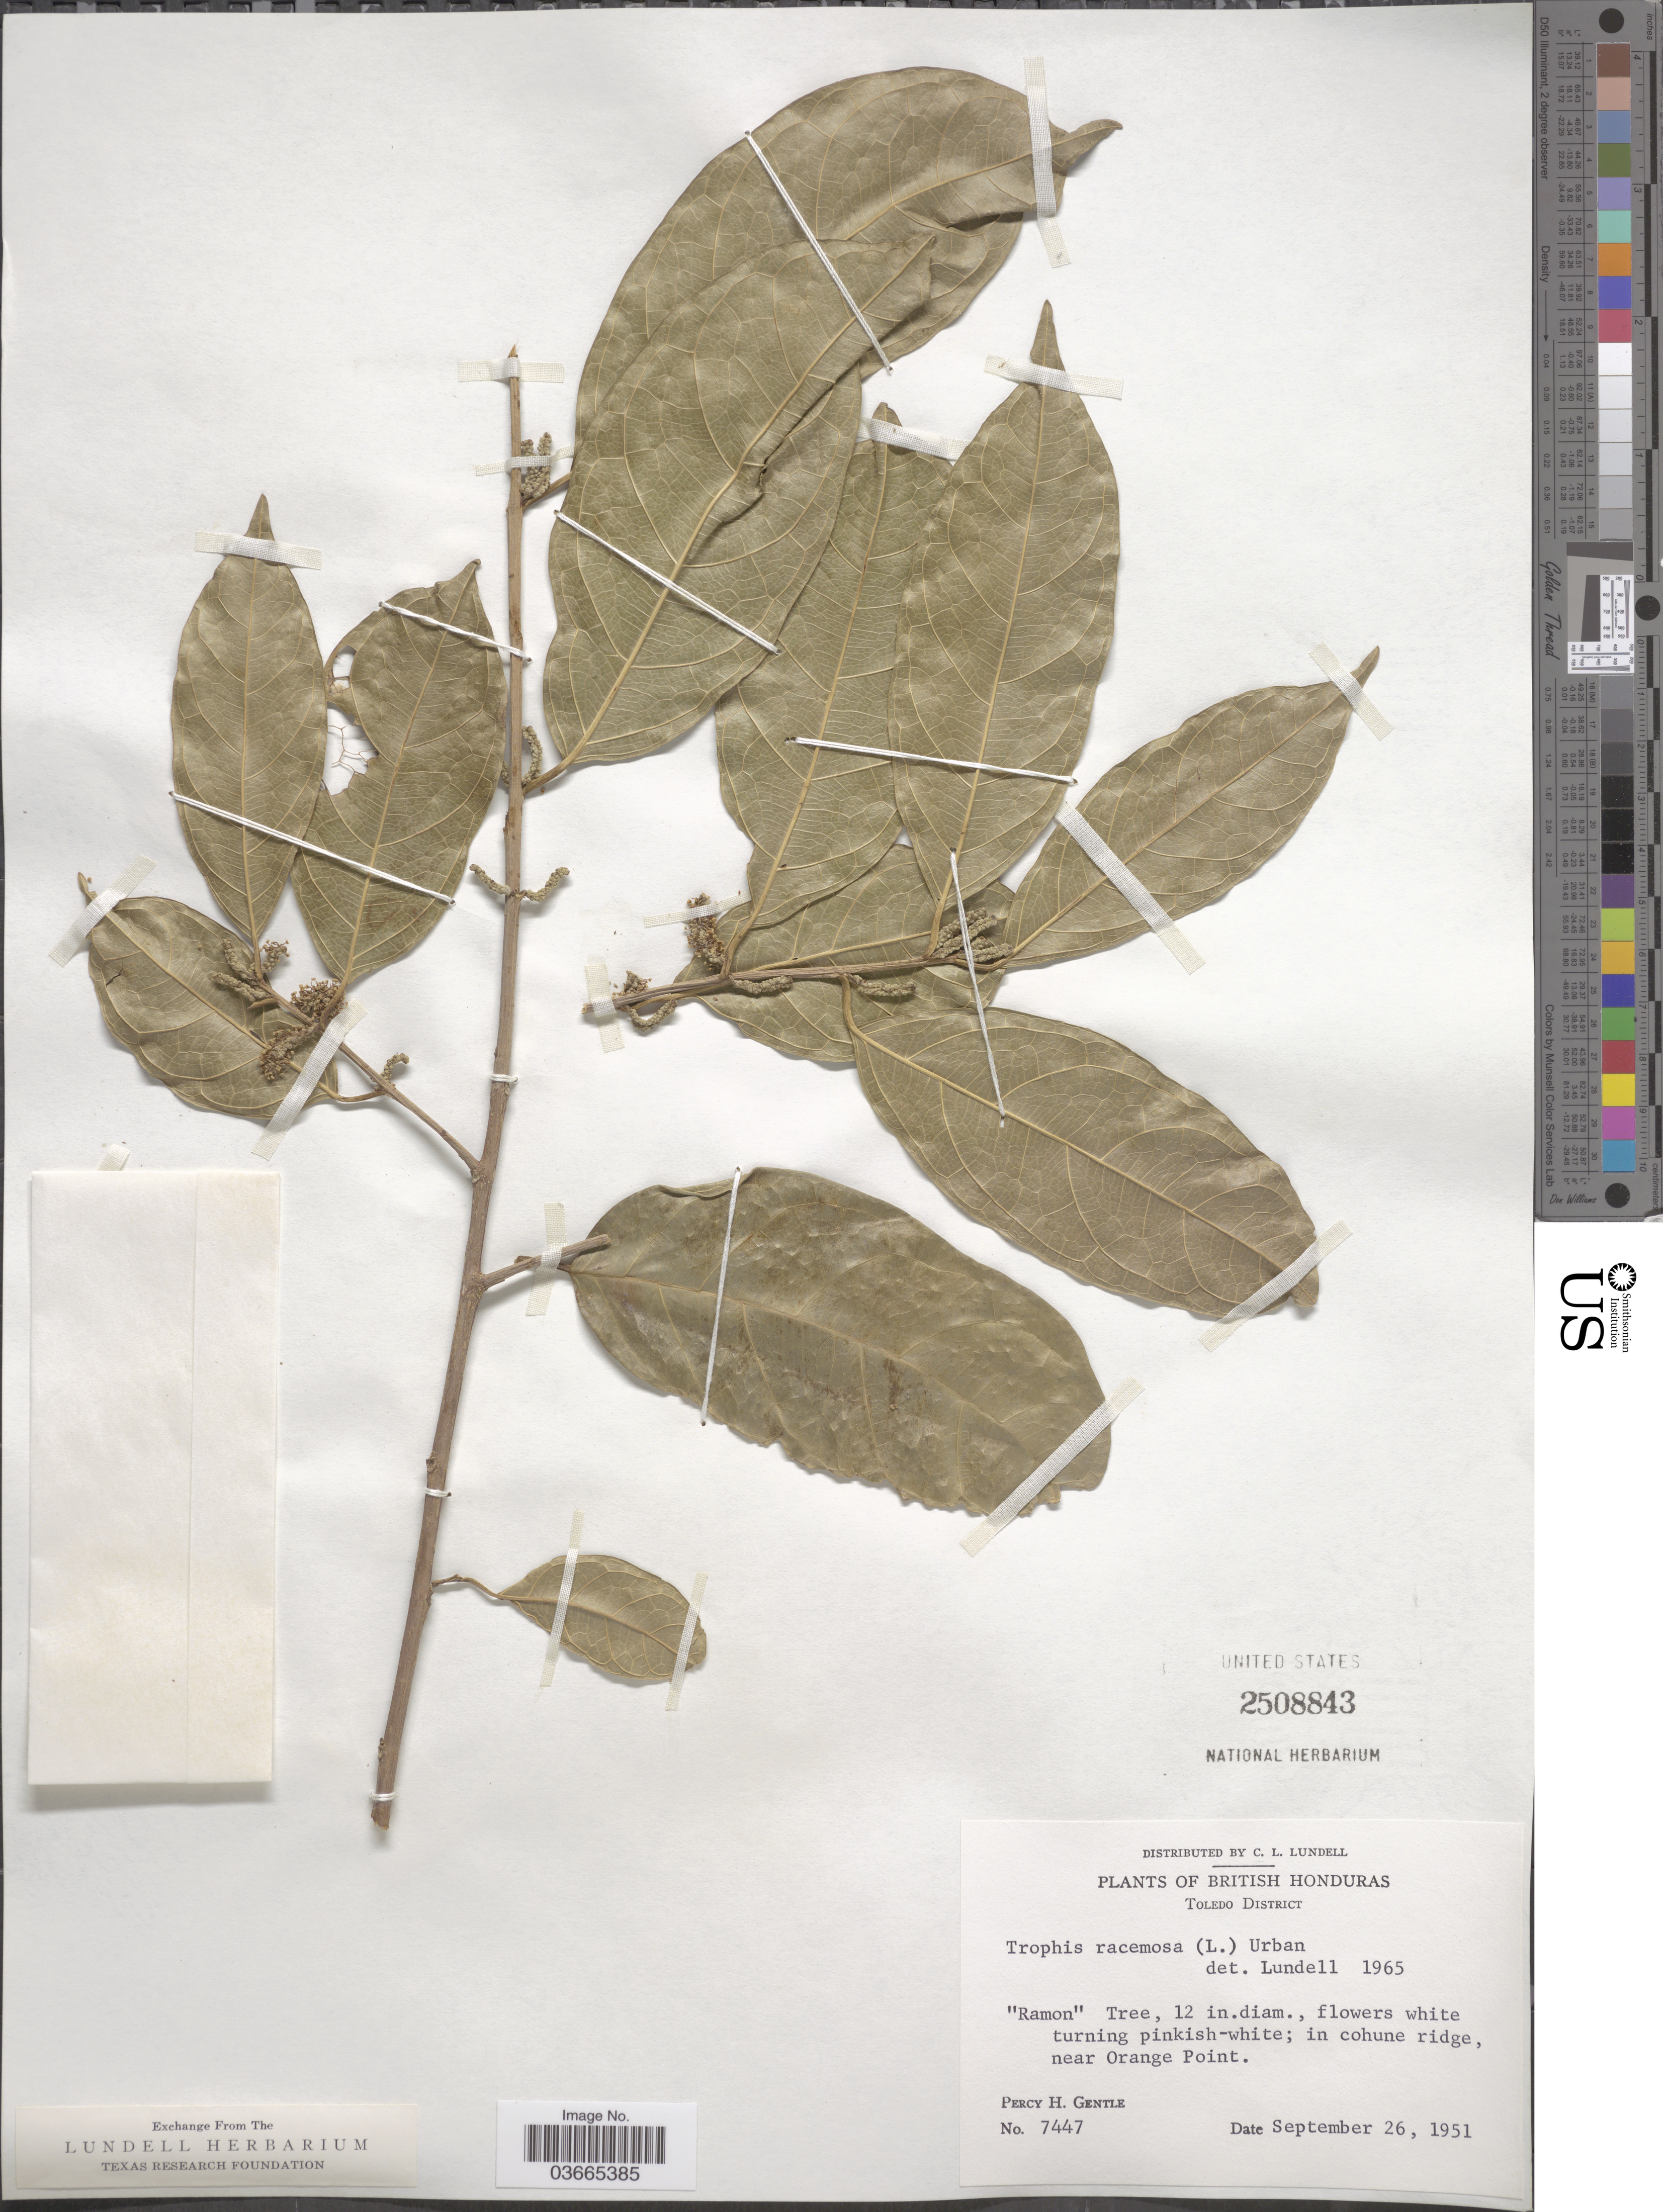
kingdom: Plantae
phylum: Tracheophyta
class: Magnoliopsida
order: Rosales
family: Moraceae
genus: Trophis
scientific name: Trophis racemosa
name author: (L.) Urb.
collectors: P. H. Gentle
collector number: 7447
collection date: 1951-09-26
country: Belize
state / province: Toledo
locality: British Honduras. Toledo District. Near Orange Point.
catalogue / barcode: US 2508843